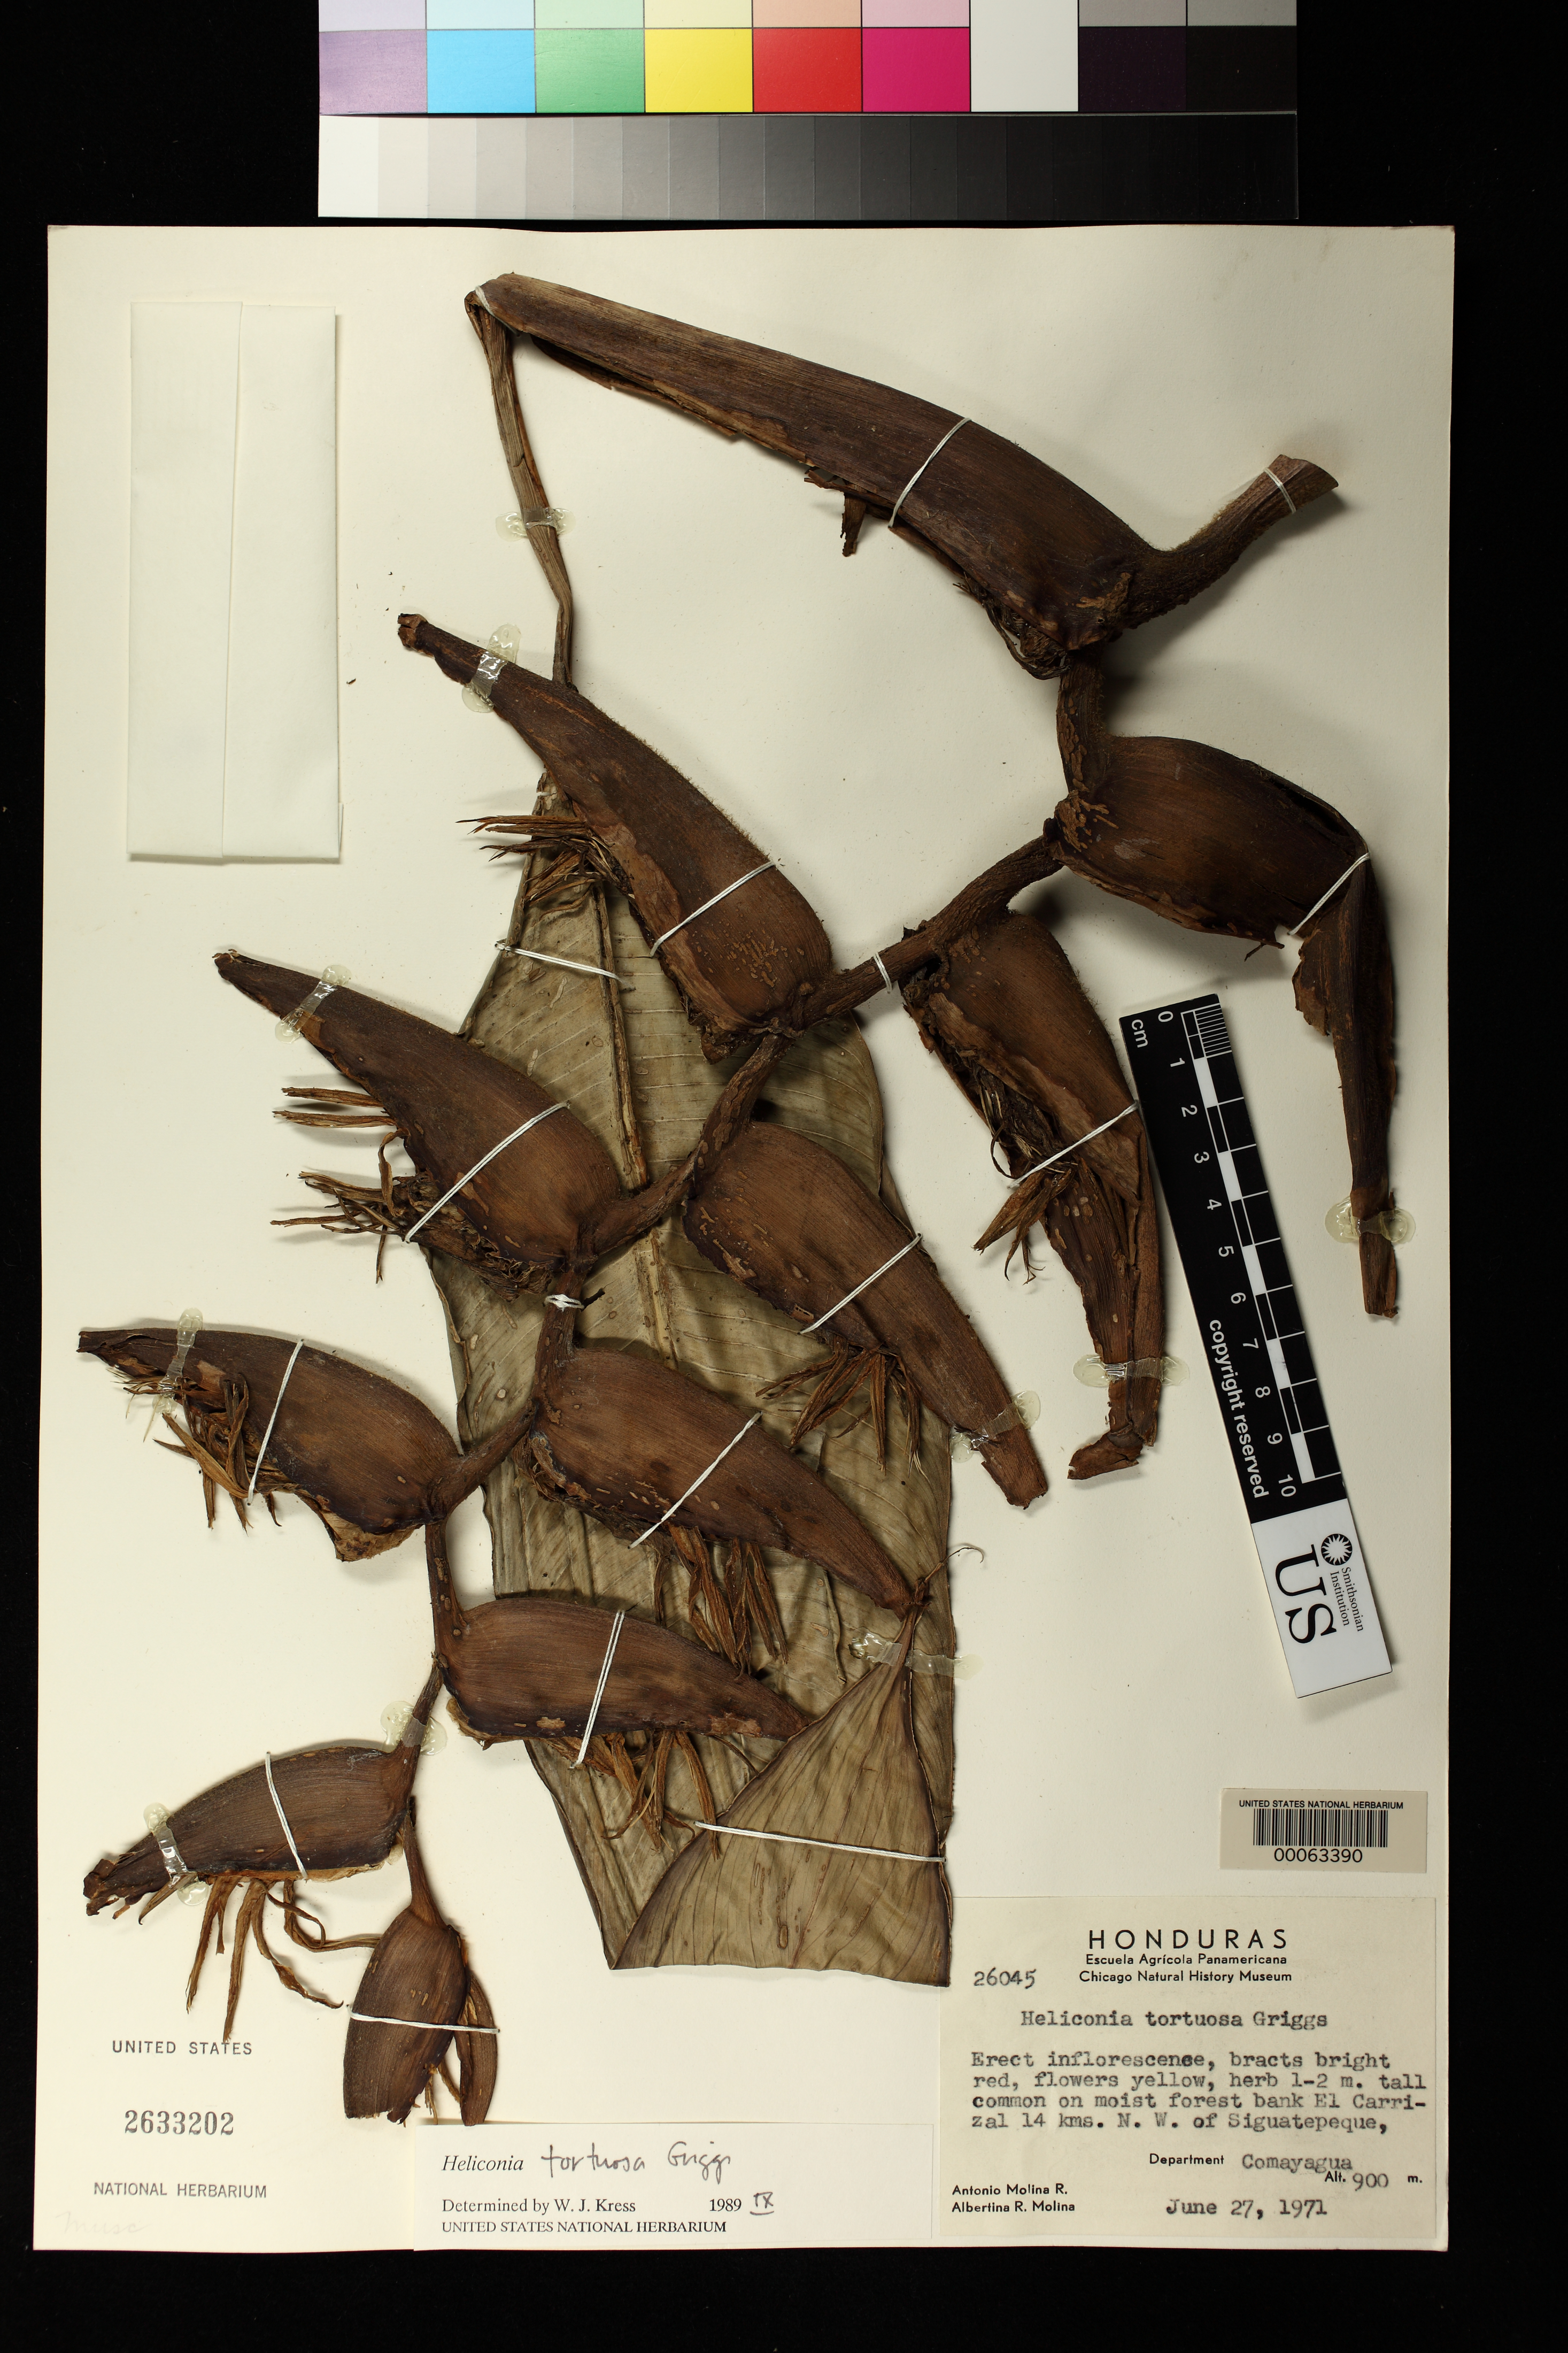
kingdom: Plantae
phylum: Tracheophyta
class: Liliopsida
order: Zingiberales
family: Heliconiaceae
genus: Heliconia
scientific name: Heliconia tortuosa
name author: R.F. Griggs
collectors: A. Molina R. & A. Molina R.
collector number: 26045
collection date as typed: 27 Jun 1971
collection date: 1971-06-27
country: Honduras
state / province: Comayagua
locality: El Carrizal 14 km NW of Siguatepeque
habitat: Moist forest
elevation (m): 900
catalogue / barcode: US 2633202